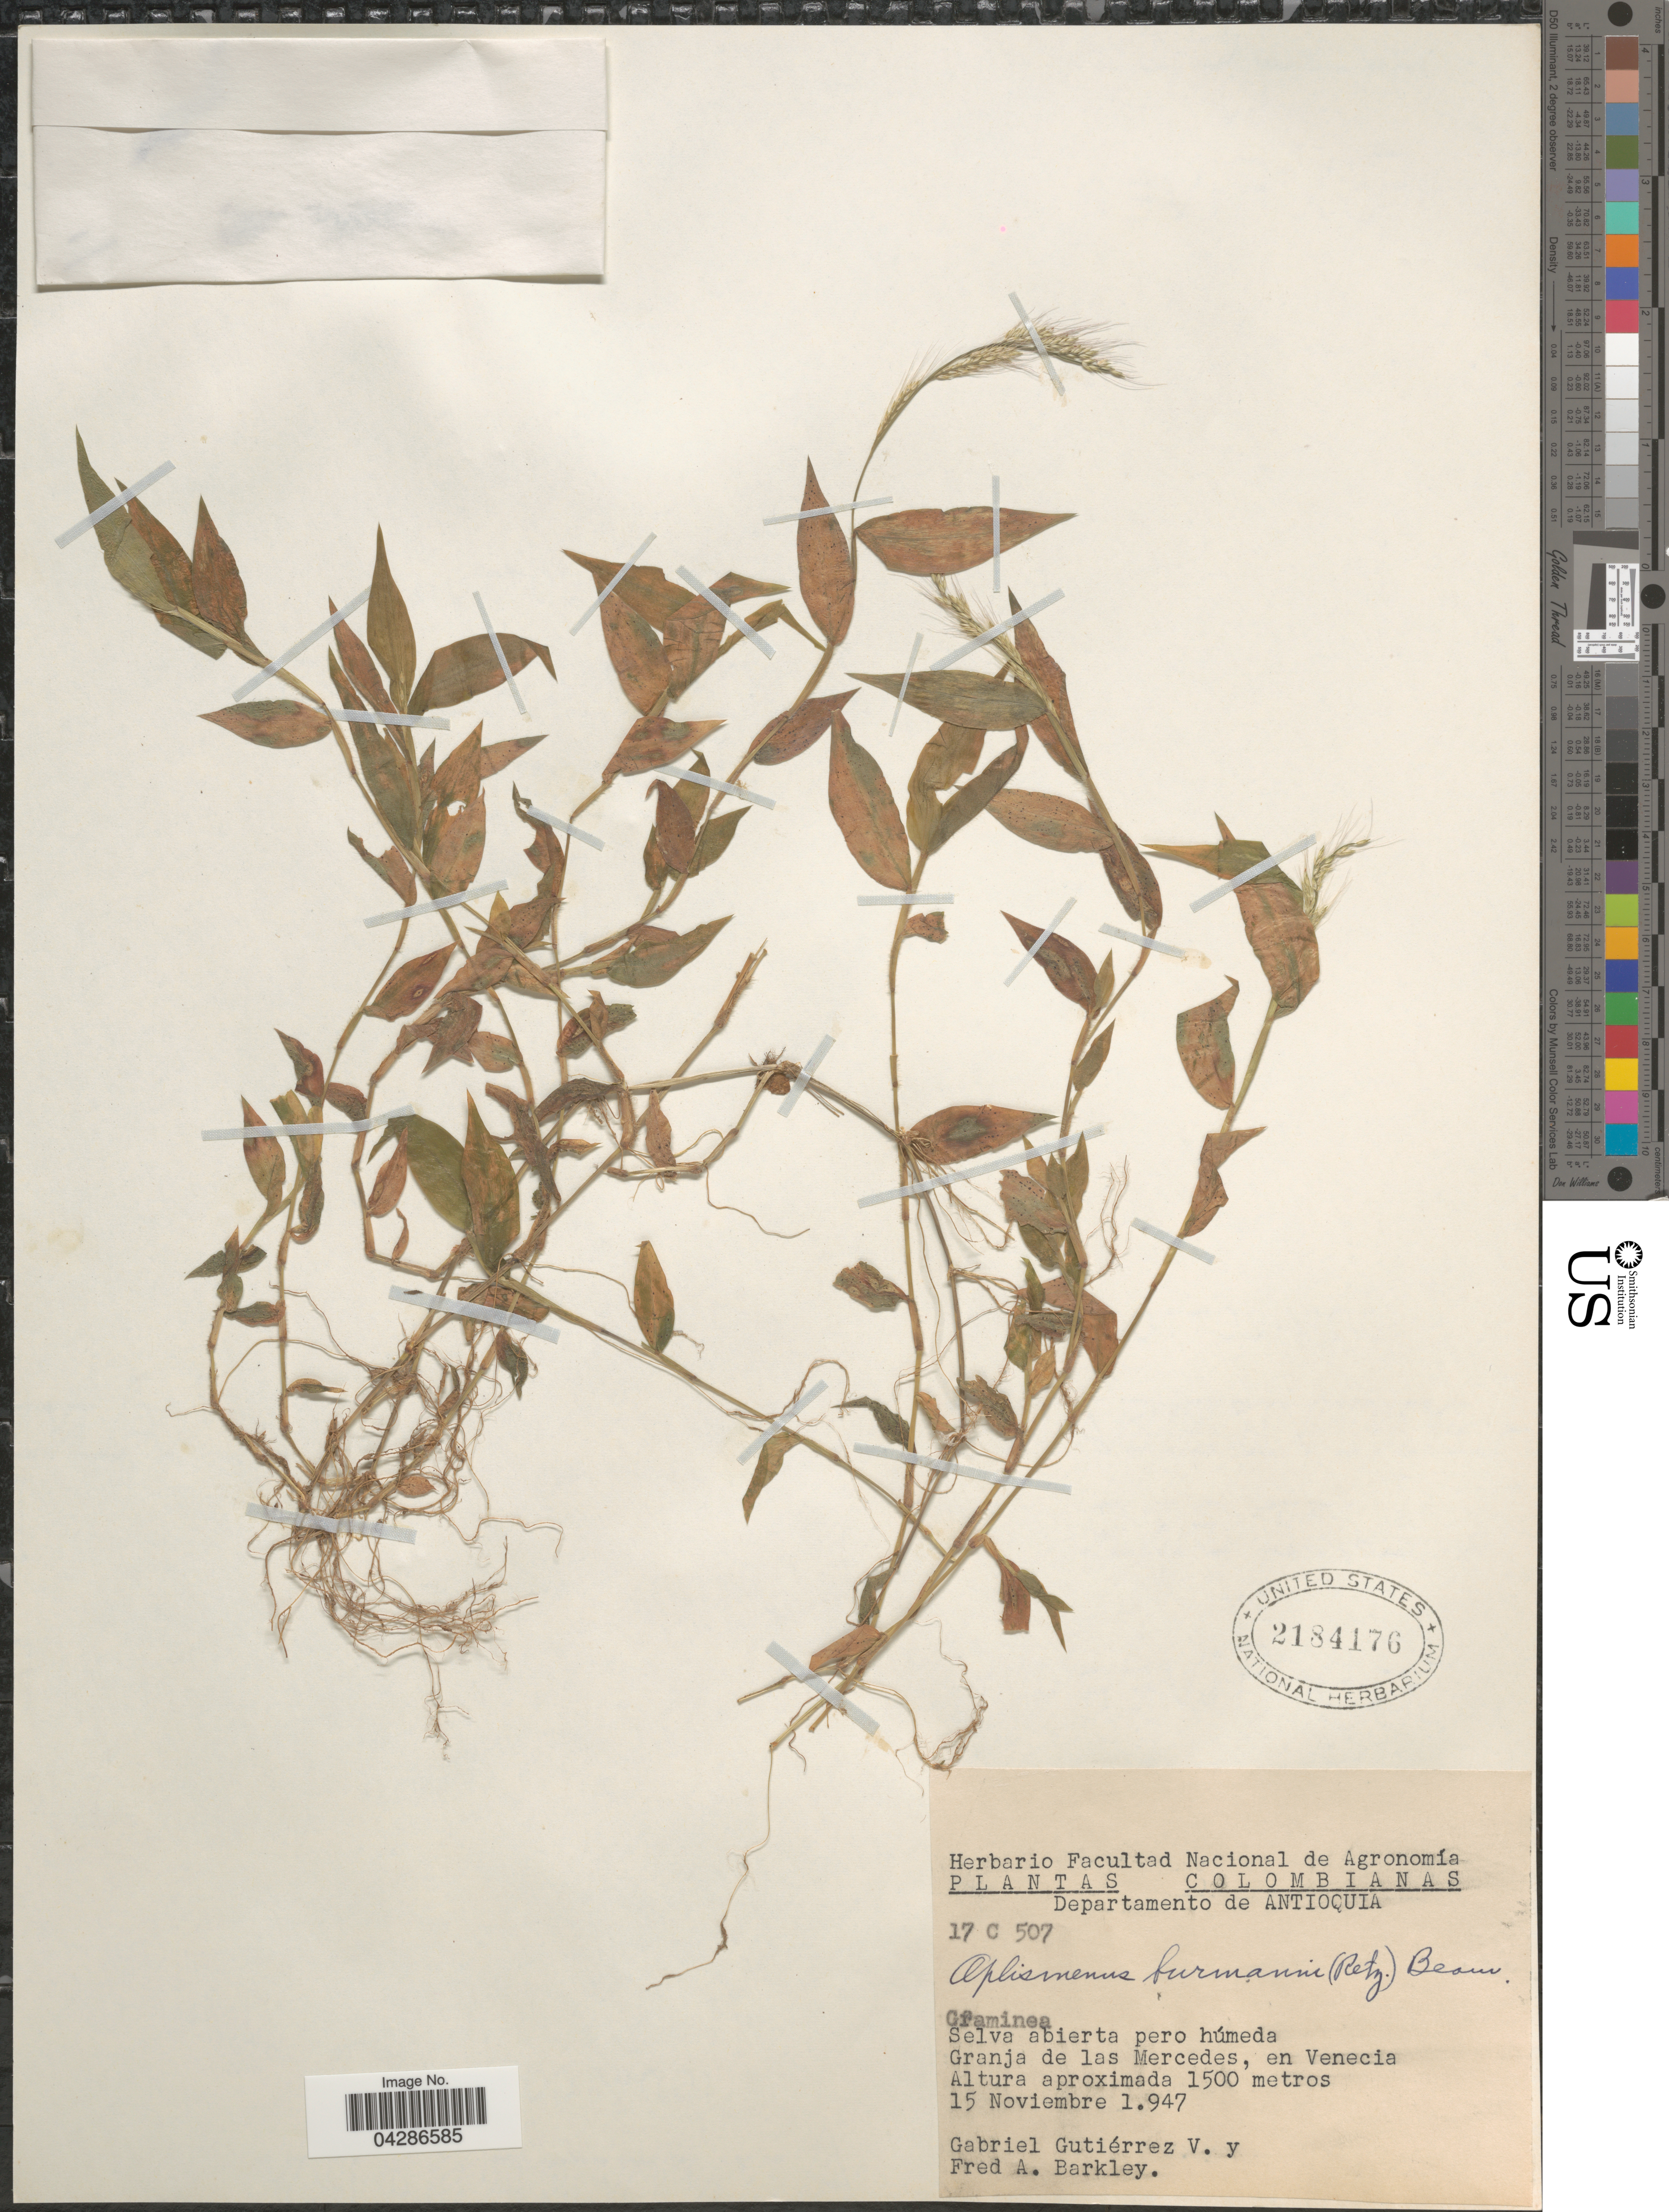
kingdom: Plantae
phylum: Tracheophyta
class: Liliopsida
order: Poales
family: Poaceae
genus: Oplismenus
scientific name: Oplismenus burmannii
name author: (Retz.) P. Beauv.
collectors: G. Gutiérrez V. & F. A. Barkley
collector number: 17C507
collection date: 1947-11-15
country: Colombia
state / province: Antioquia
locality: Departamento de Antioquia. Selva abierta pero hümeda Granja de las Mercedes, en Venecia.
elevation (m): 1500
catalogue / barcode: US 2184176